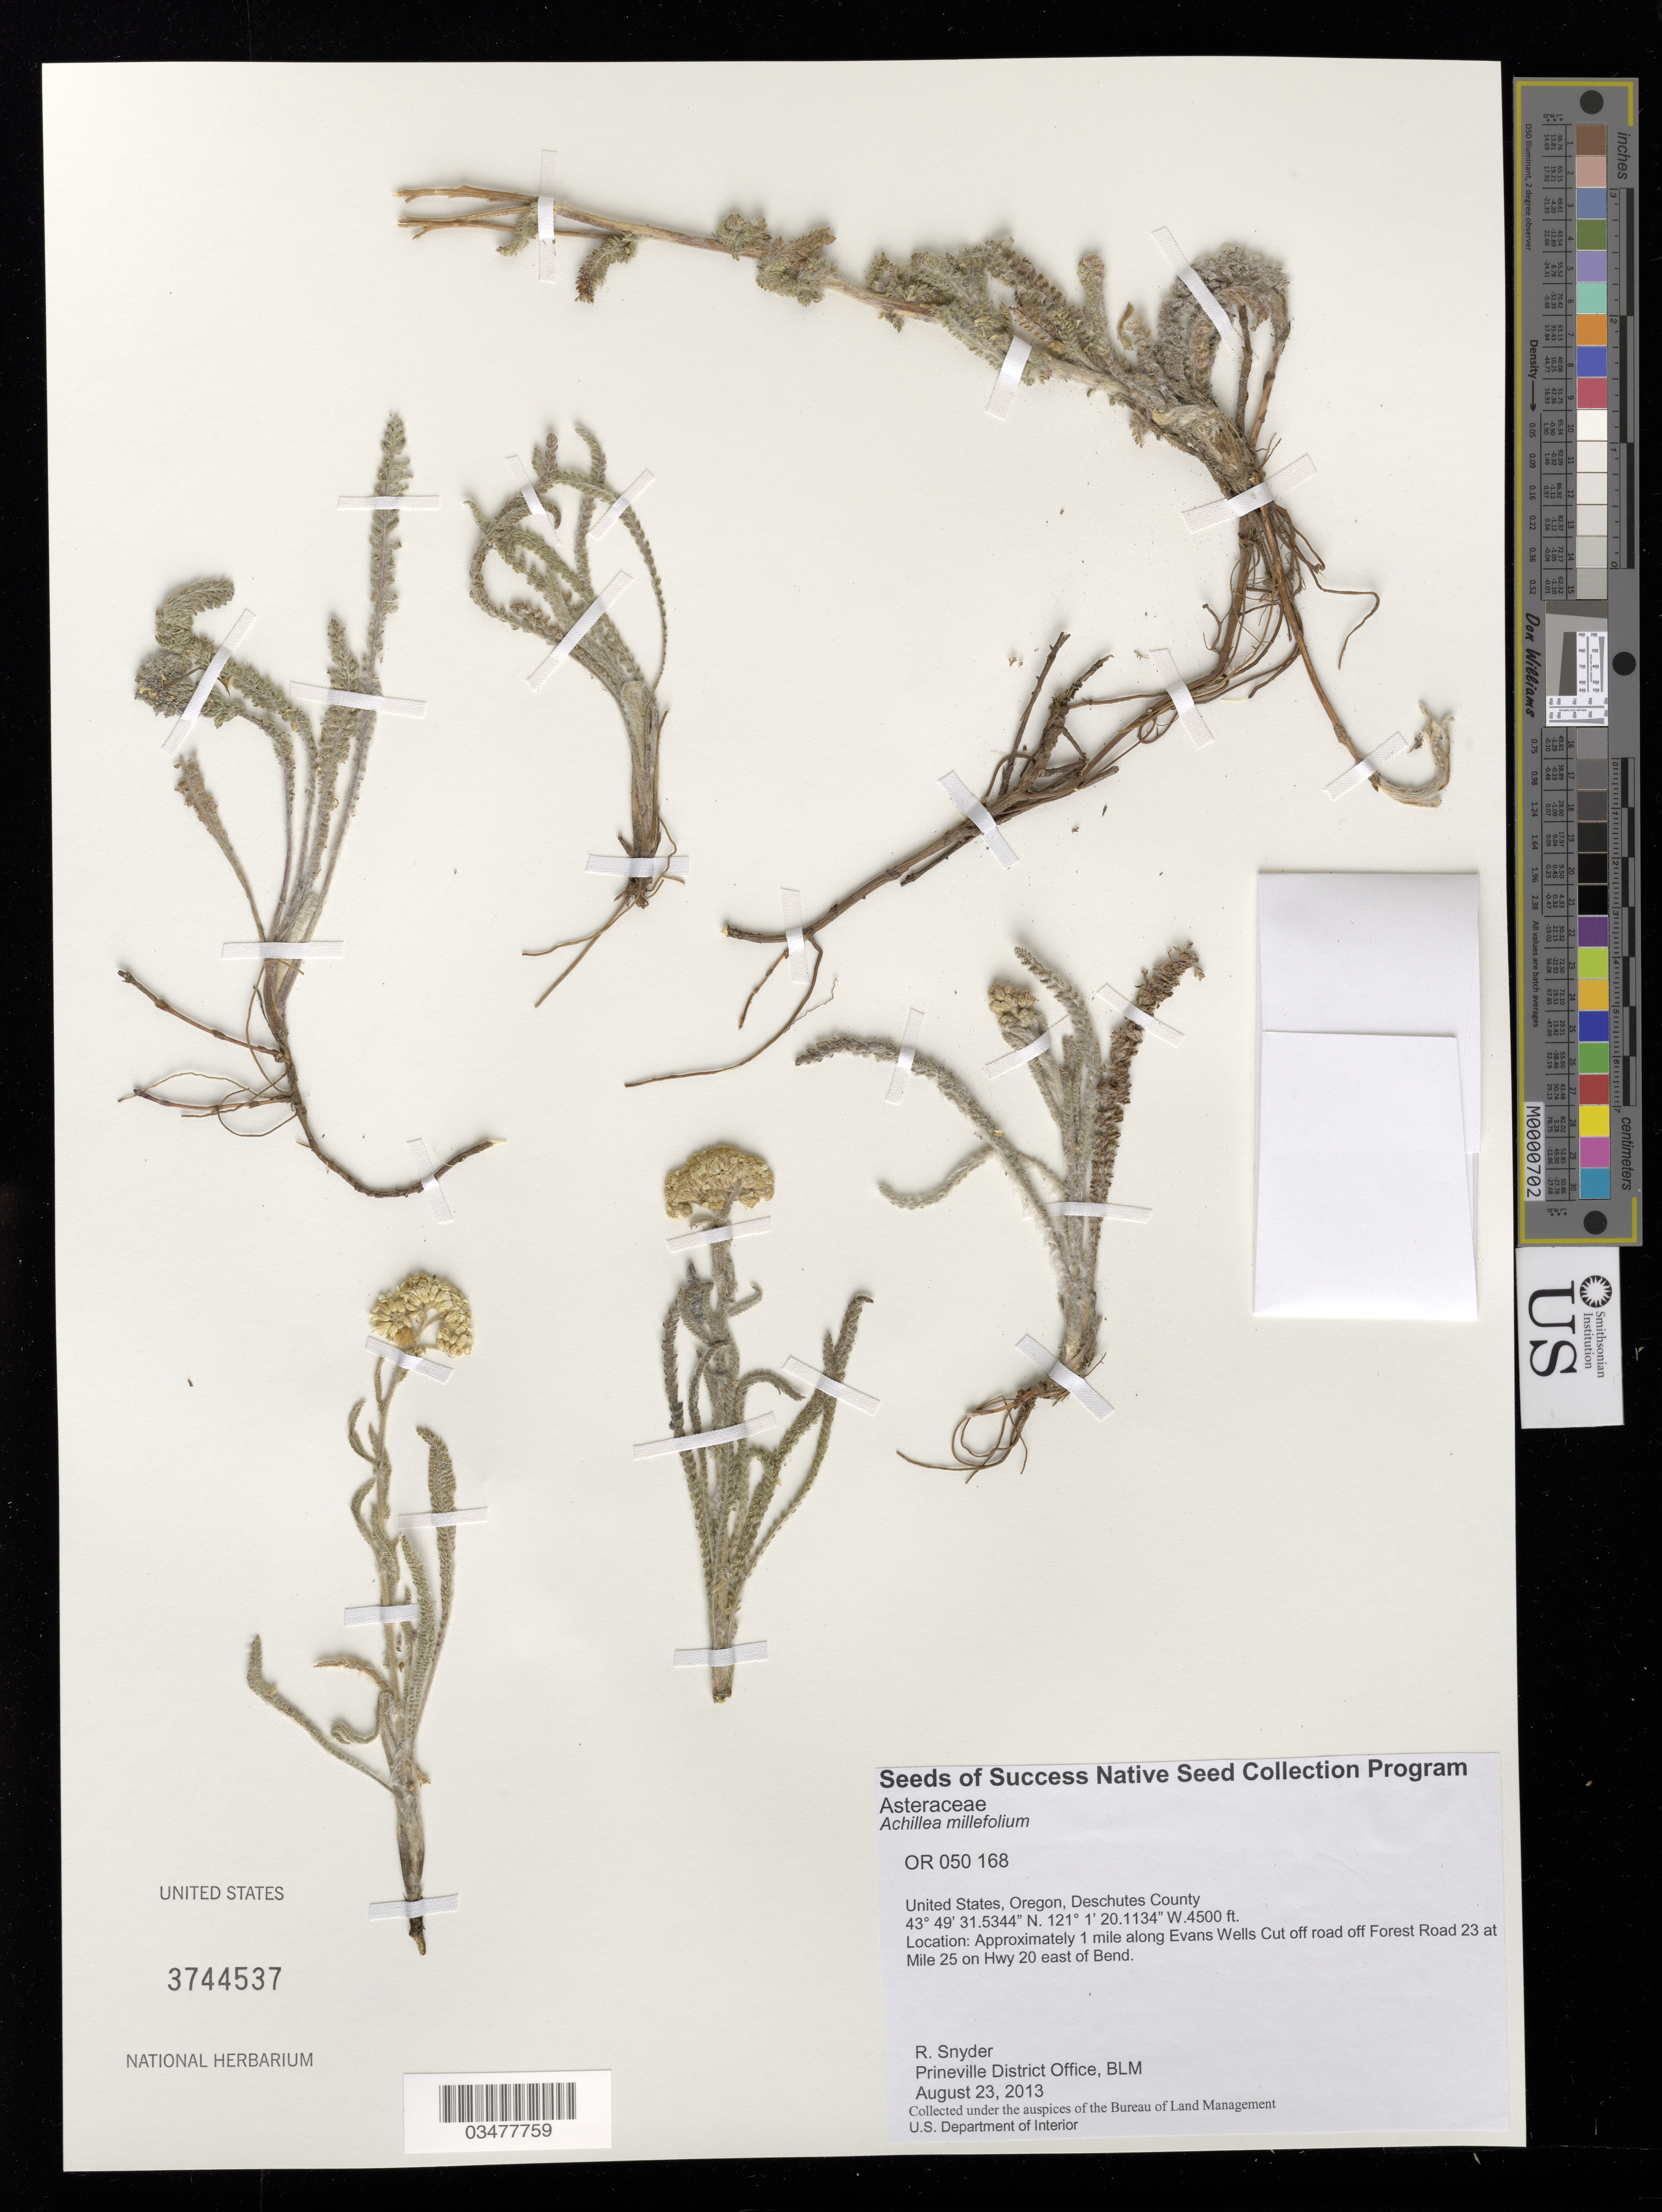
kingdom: Plantae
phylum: Tracheophyta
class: Magnoliopsida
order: Asterales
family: Asteraceae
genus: Achillea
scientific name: Achillea millefolium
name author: L.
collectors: R. Snyder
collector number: OR 050 168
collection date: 2013-08-23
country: United States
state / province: Oregon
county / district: Deschutes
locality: At mile 25 on Hwy 20 east of Bend.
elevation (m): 1372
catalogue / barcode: US 3744537